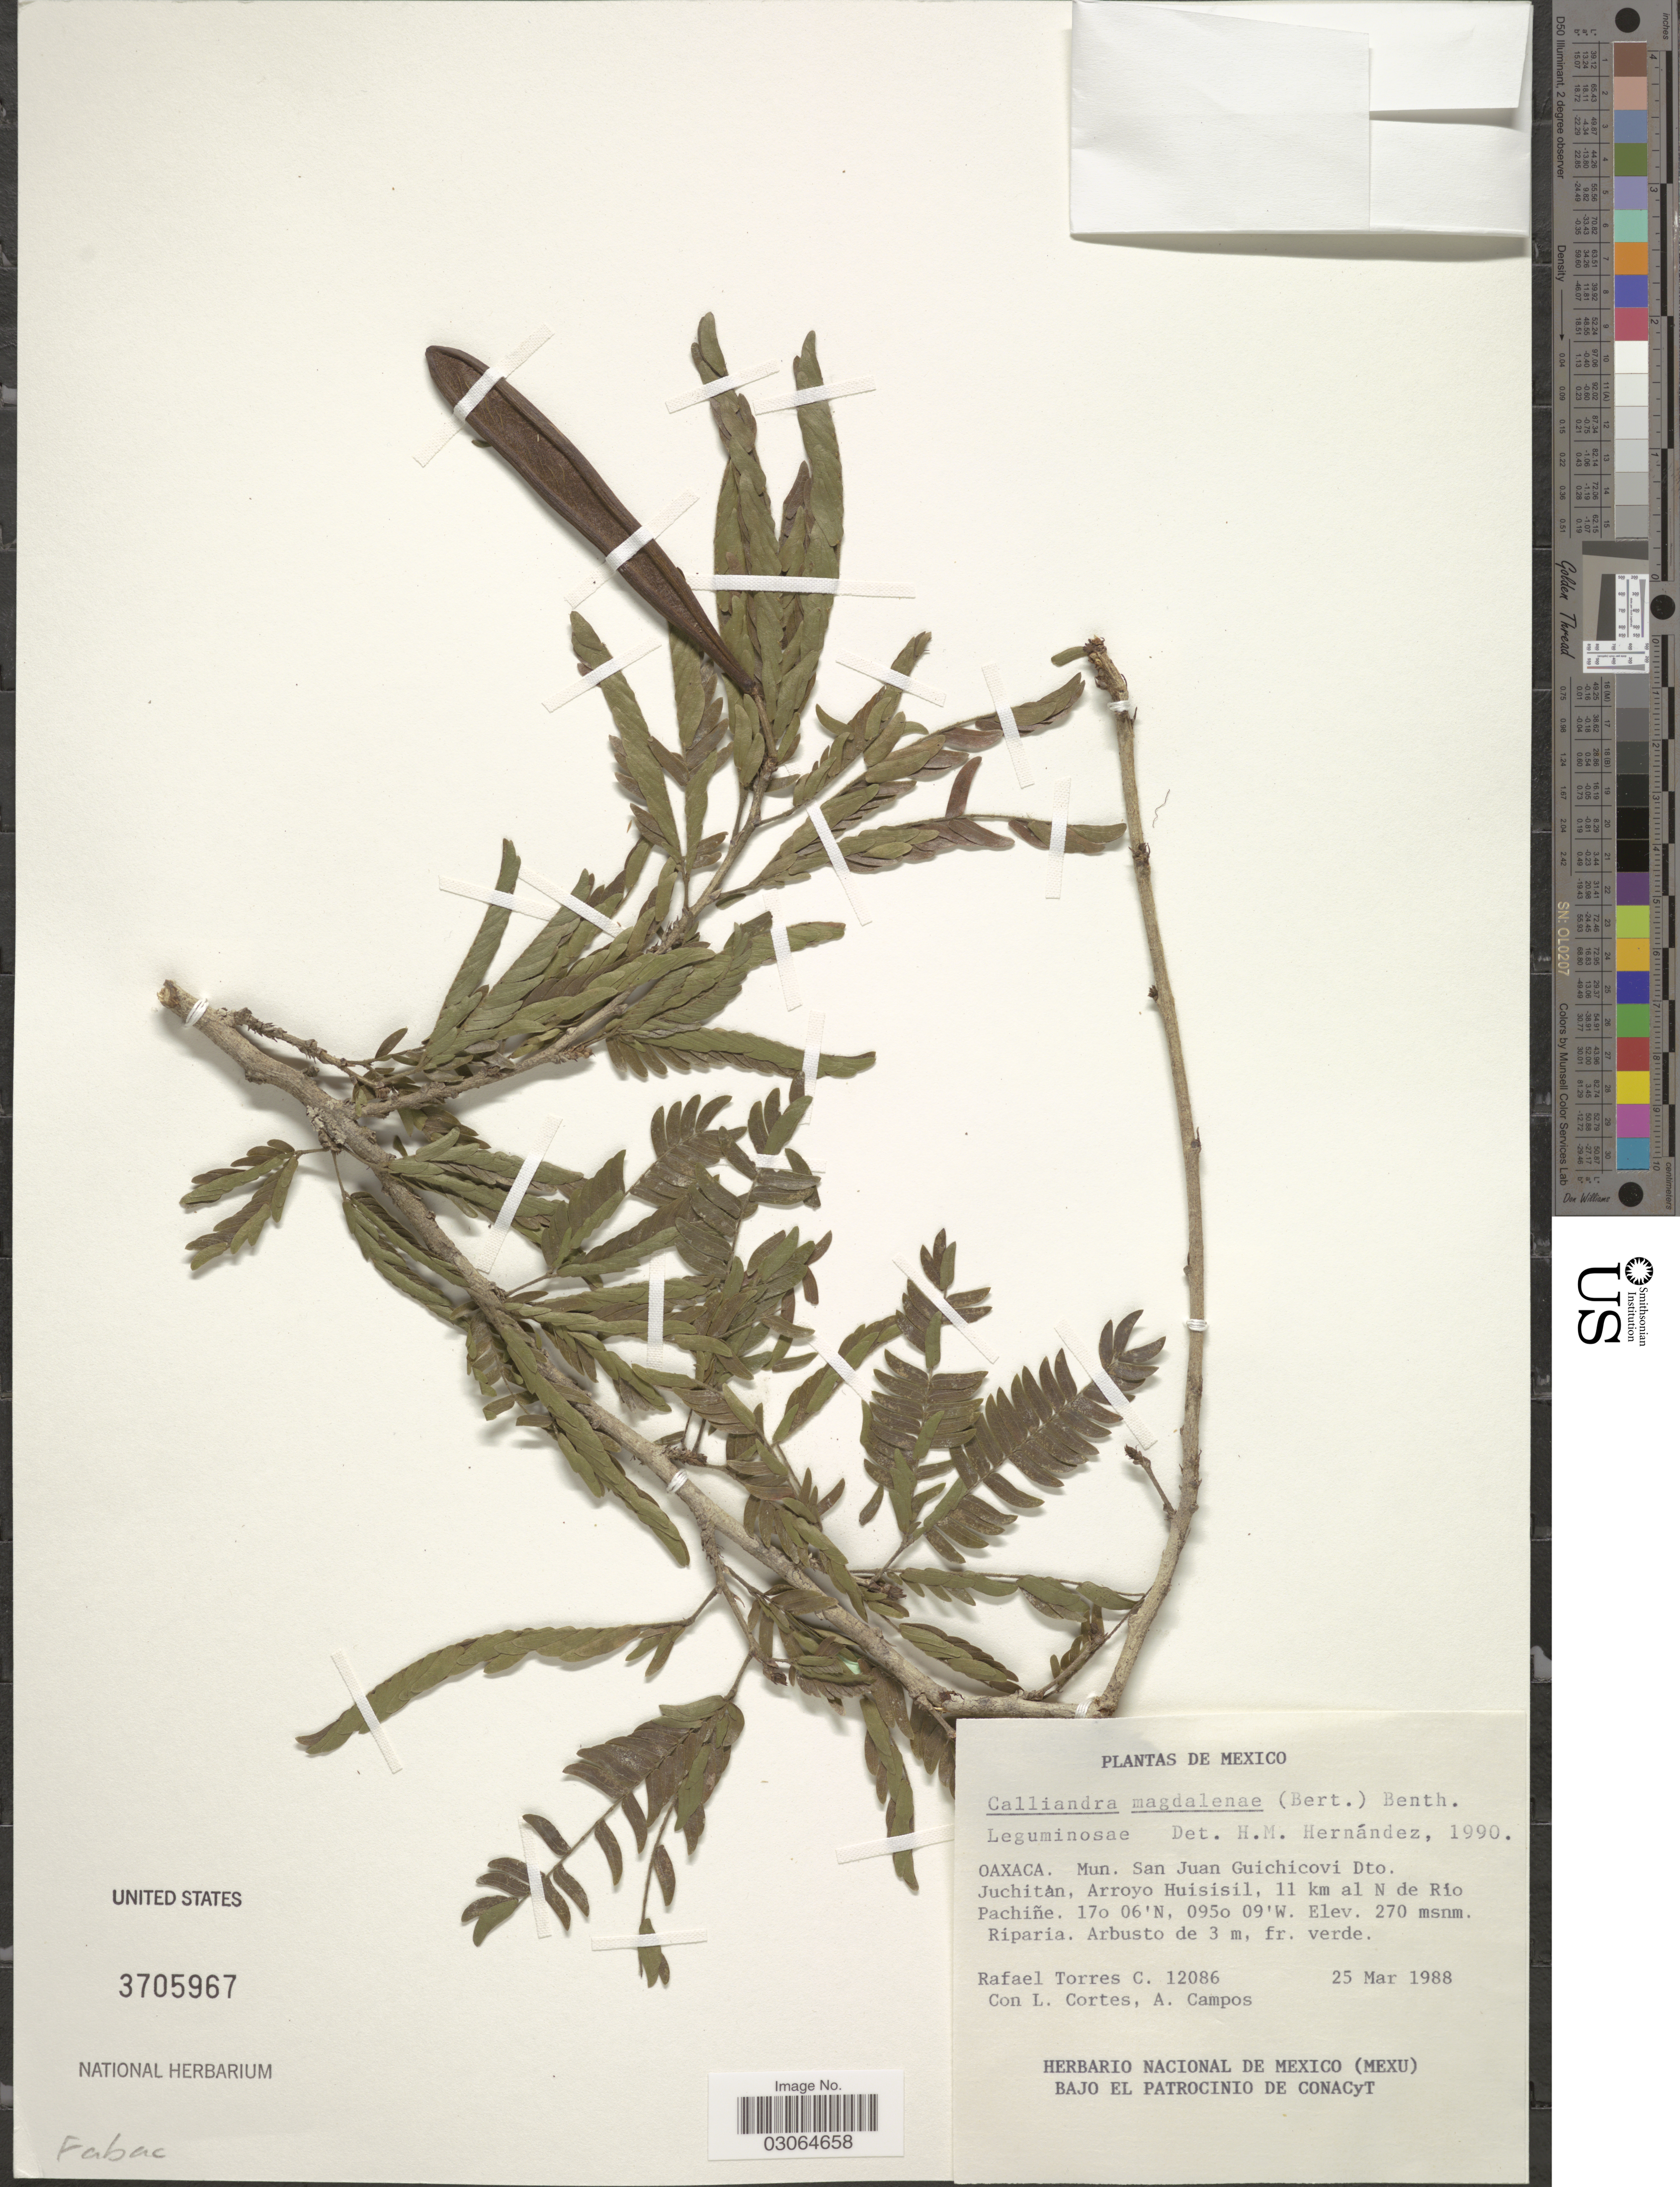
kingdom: Plantae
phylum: Tracheophyta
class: Magnoliopsida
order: Fabales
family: Fabaceae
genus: Calliandra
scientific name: Calliandra magdalenae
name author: (Bertero ex DC.) Benth.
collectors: R. Torres C., L. Cortes & A. Campos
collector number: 12086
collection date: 1988-03-25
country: Mexico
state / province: Oaxaca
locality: Mun. San Juan Guichicovi Dto. Juchitán, Arroyo Huisisil, 11 km al N de Río Pachiñe.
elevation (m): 270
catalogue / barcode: US 3705967